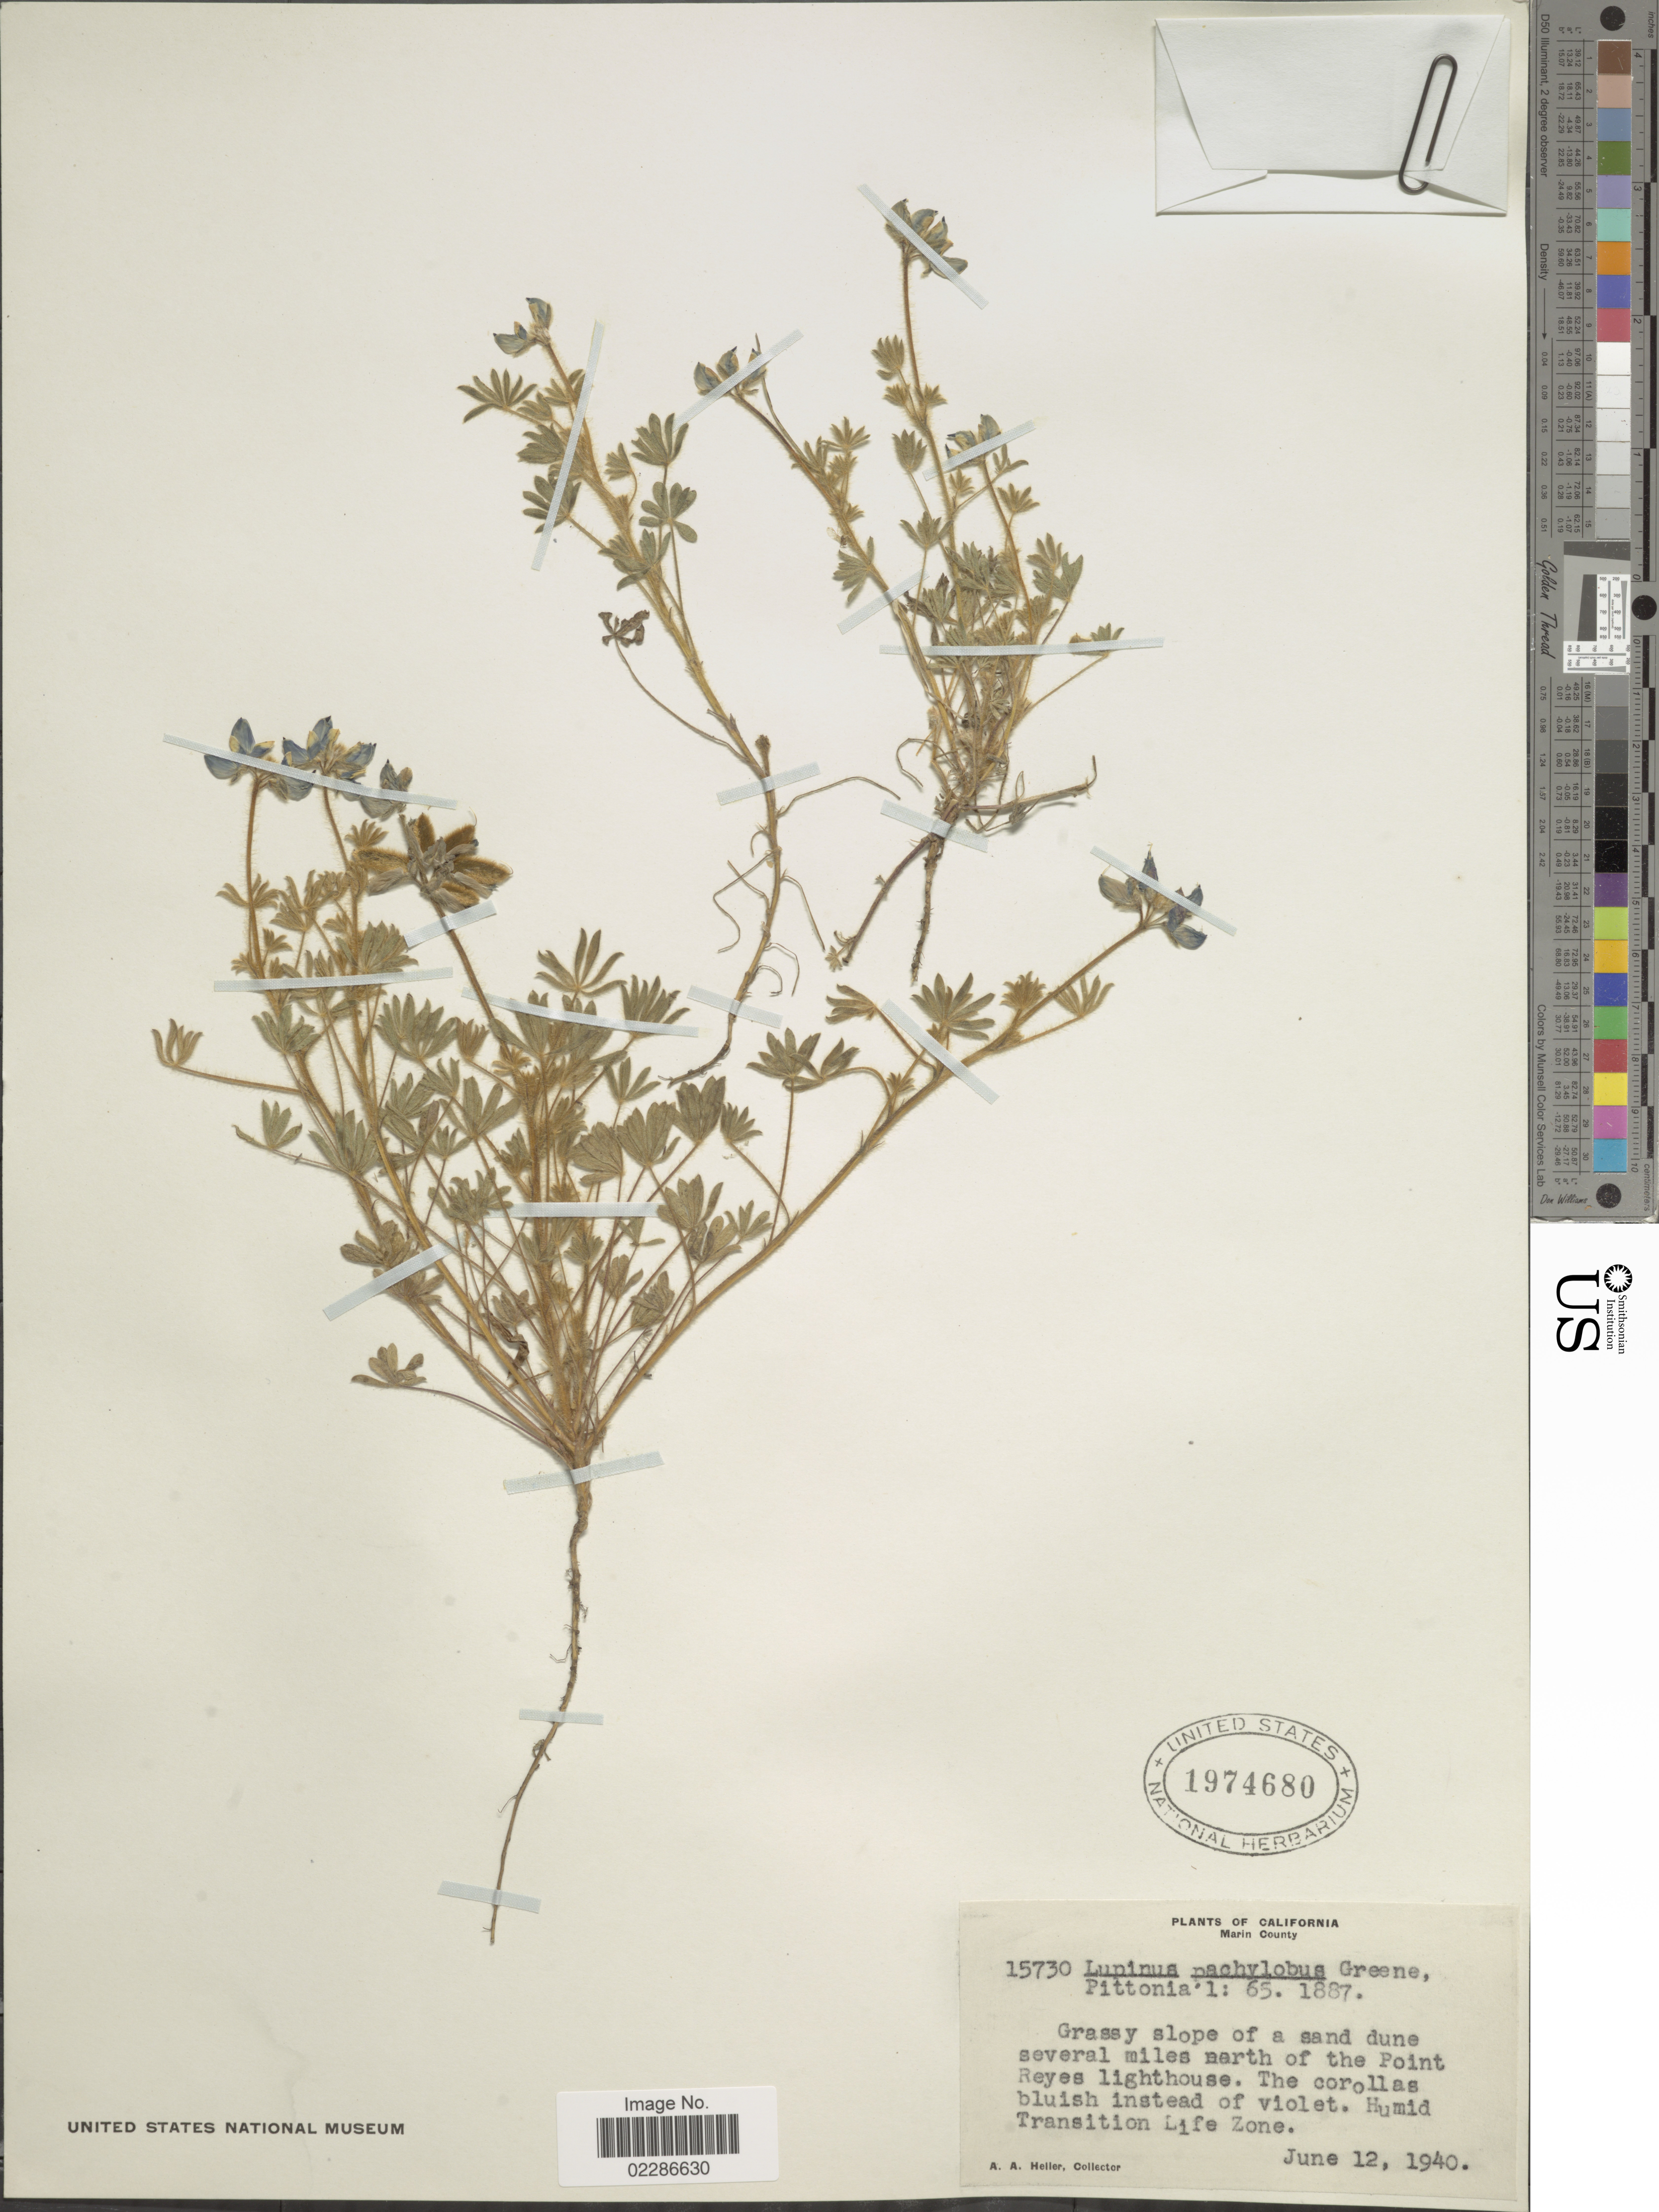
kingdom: Plantae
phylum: Tracheophyta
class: Magnoliopsida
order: Fabales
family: Fabaceae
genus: Lupinus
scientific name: Lupinus pachylobus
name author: Greene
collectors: A. A. Heller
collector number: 15730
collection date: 1940-06-12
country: United States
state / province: California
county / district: Marin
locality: Main County, Grassy slope of a sand dune several miles aerth of the Point Reyes lighthouse. Humid Transition Life Zone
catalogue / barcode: US 1974680